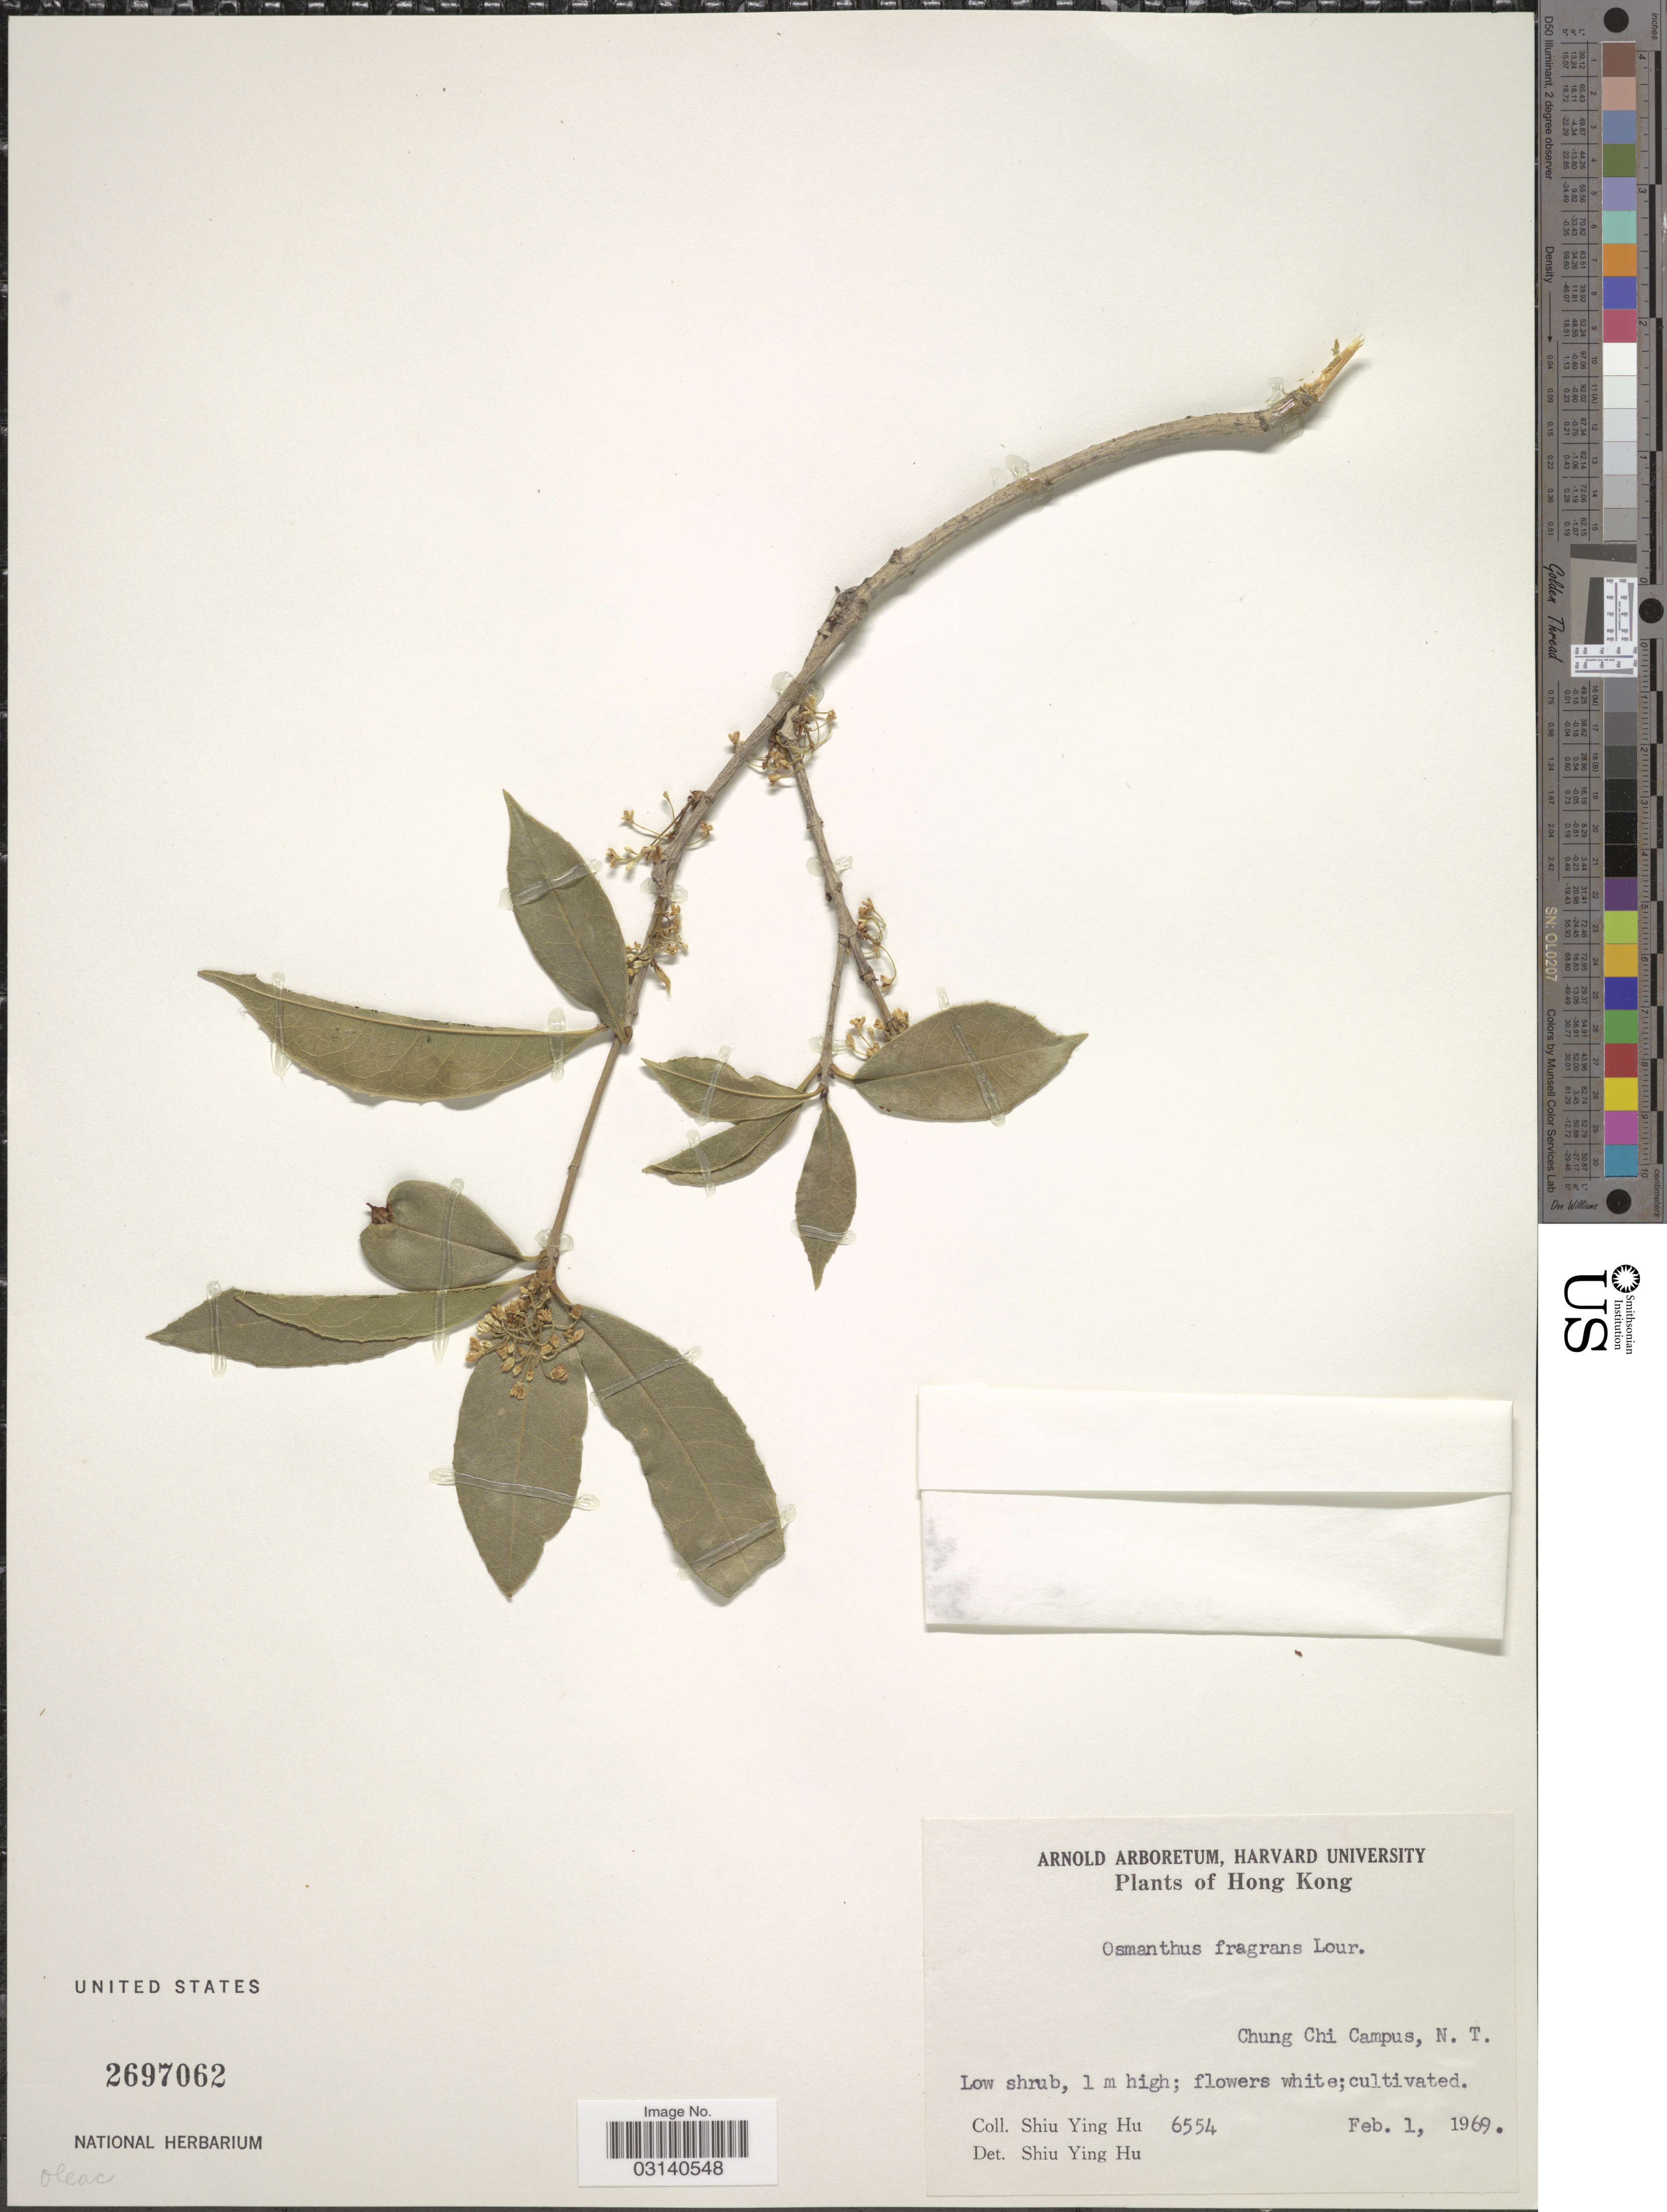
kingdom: Plantae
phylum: Tracheophyta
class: Magnoliopsida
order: Lamiales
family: Oleaceae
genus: Osmanthus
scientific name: Osmanthus fragrans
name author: Lour.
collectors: S. Y. Hu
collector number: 6554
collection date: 1969-02-01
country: China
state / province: Hong Kong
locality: Hong Kong, Chung Chi Campus, N.T.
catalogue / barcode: US 2697062